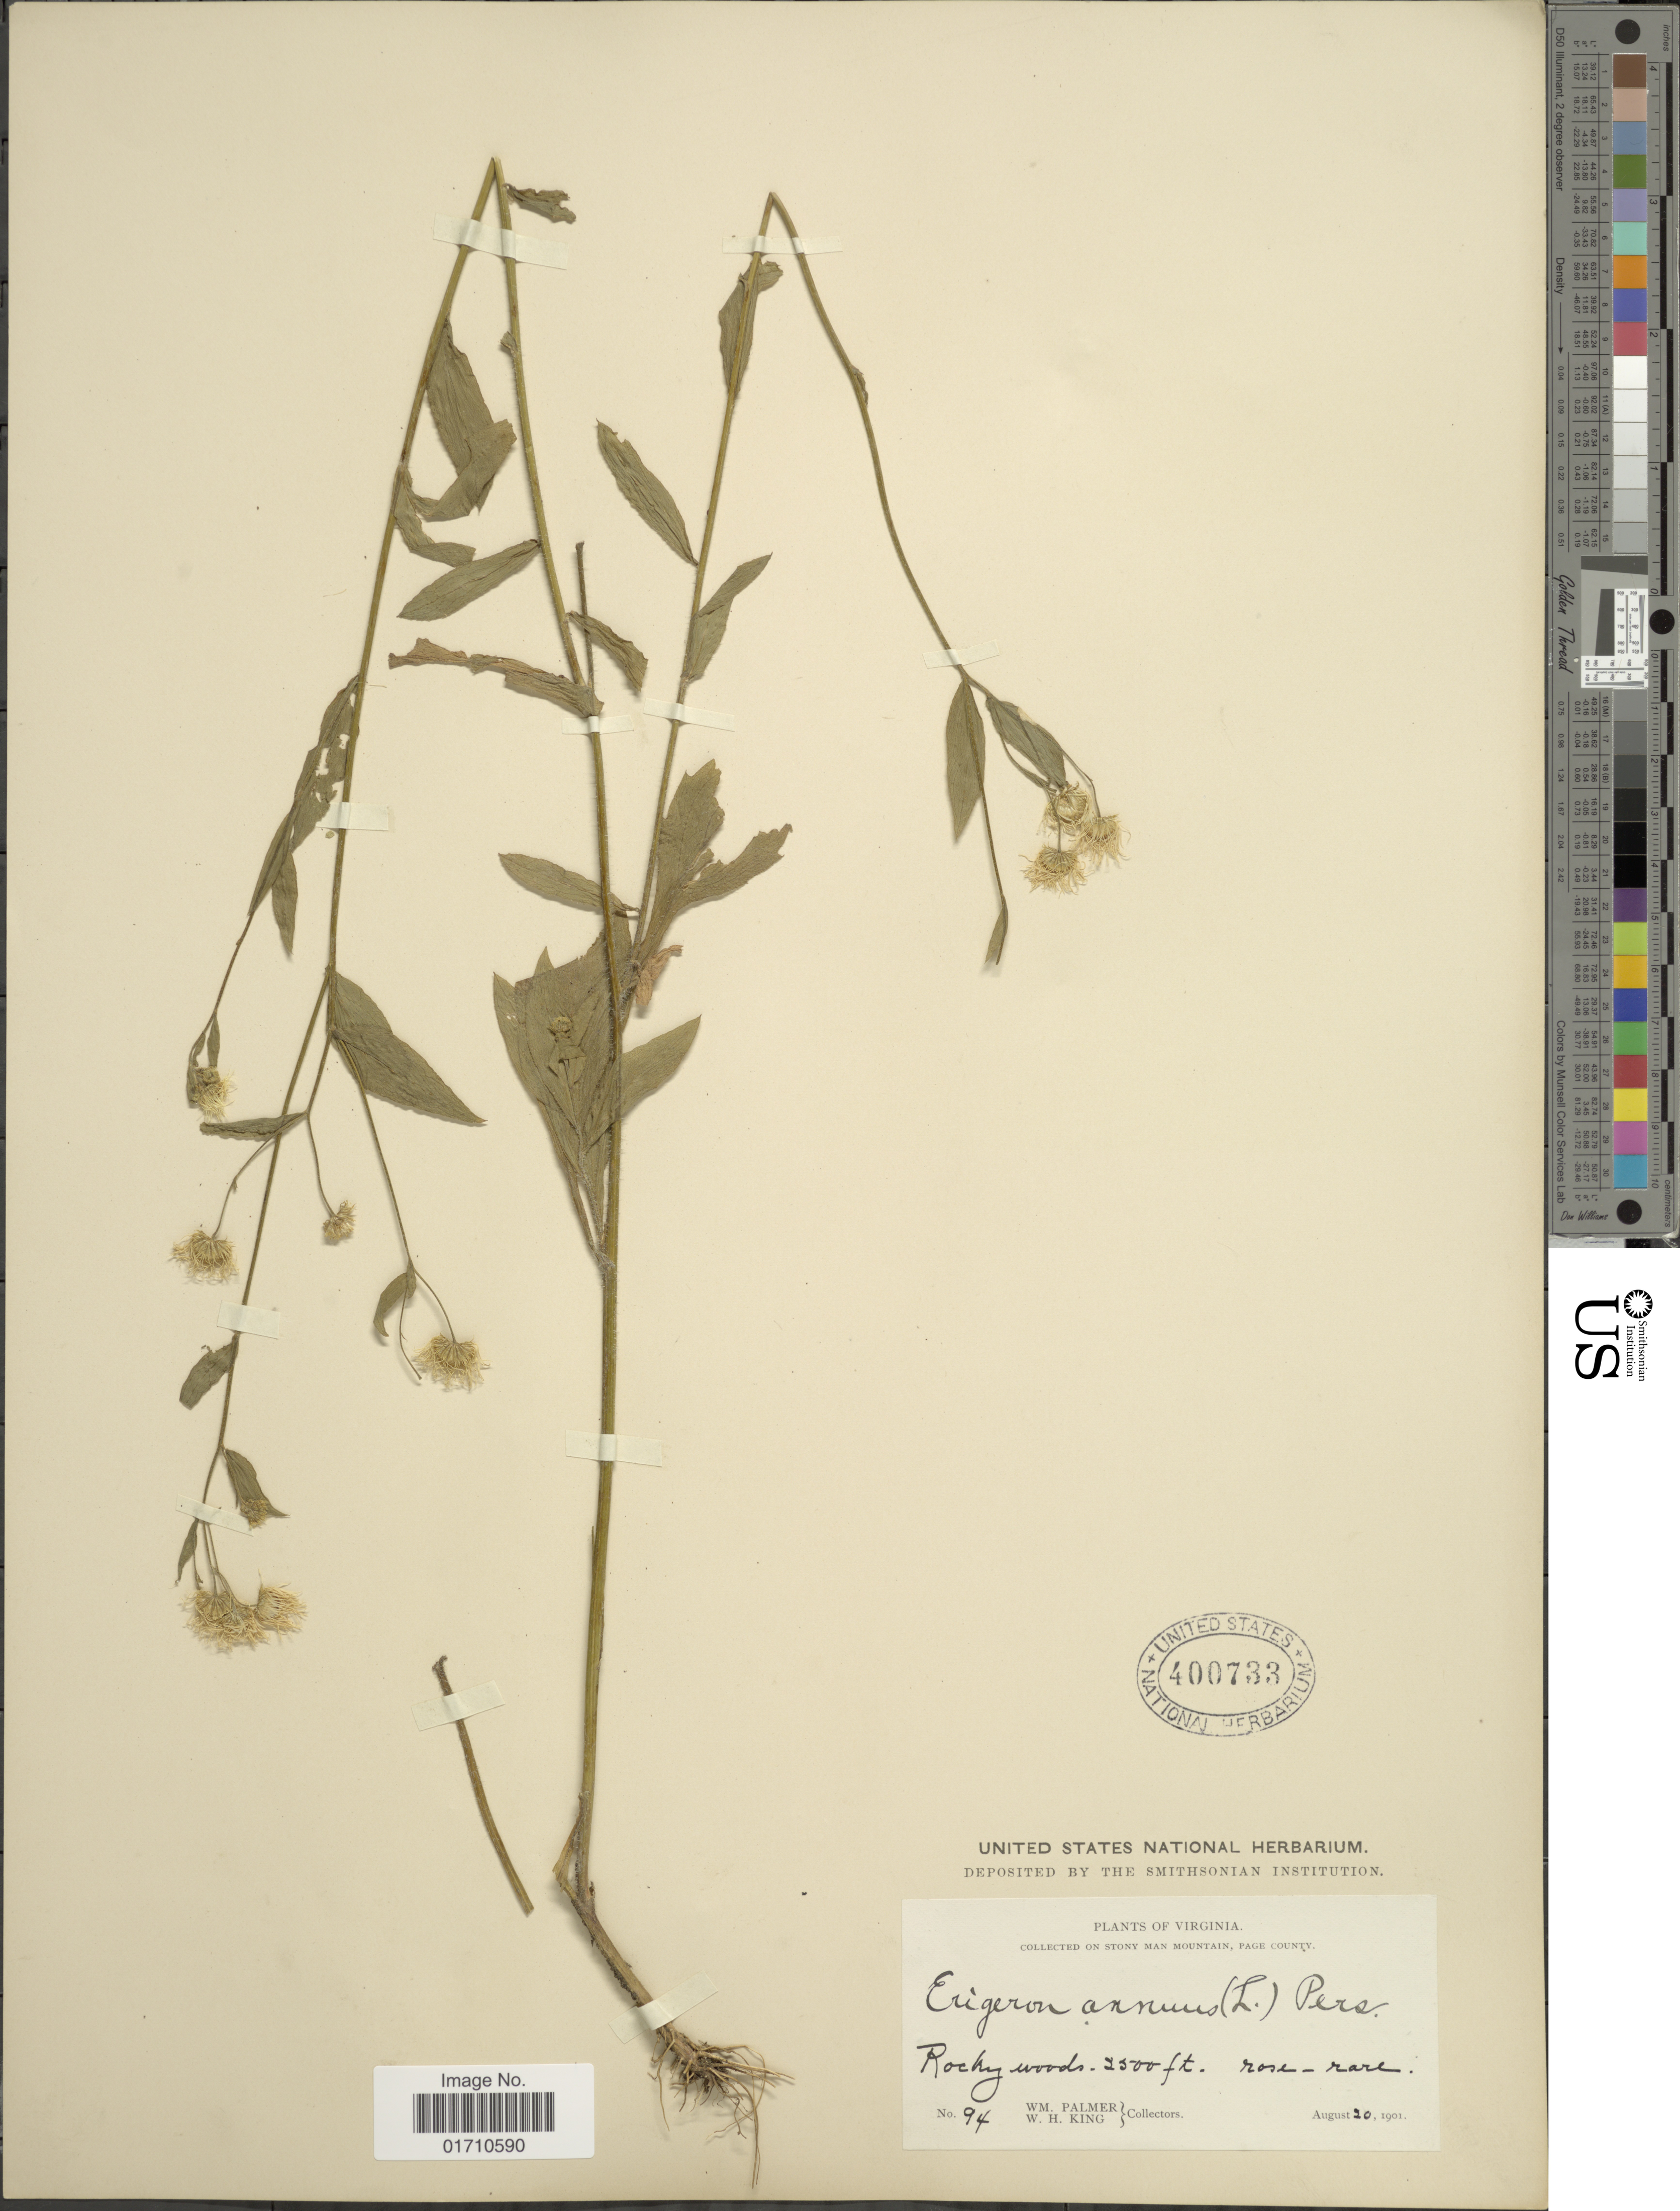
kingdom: Plantae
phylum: Tracheophyta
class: Magnoliopsida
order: Asterales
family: Asteraceae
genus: Erigeron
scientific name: Erigeron annuus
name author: (L.) Pers.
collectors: W. Palmer & W. H. King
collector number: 94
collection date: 1901-08-20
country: United States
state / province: Virginia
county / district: Page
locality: On stony man Mountain, Rocky woods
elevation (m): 762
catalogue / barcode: US 400733